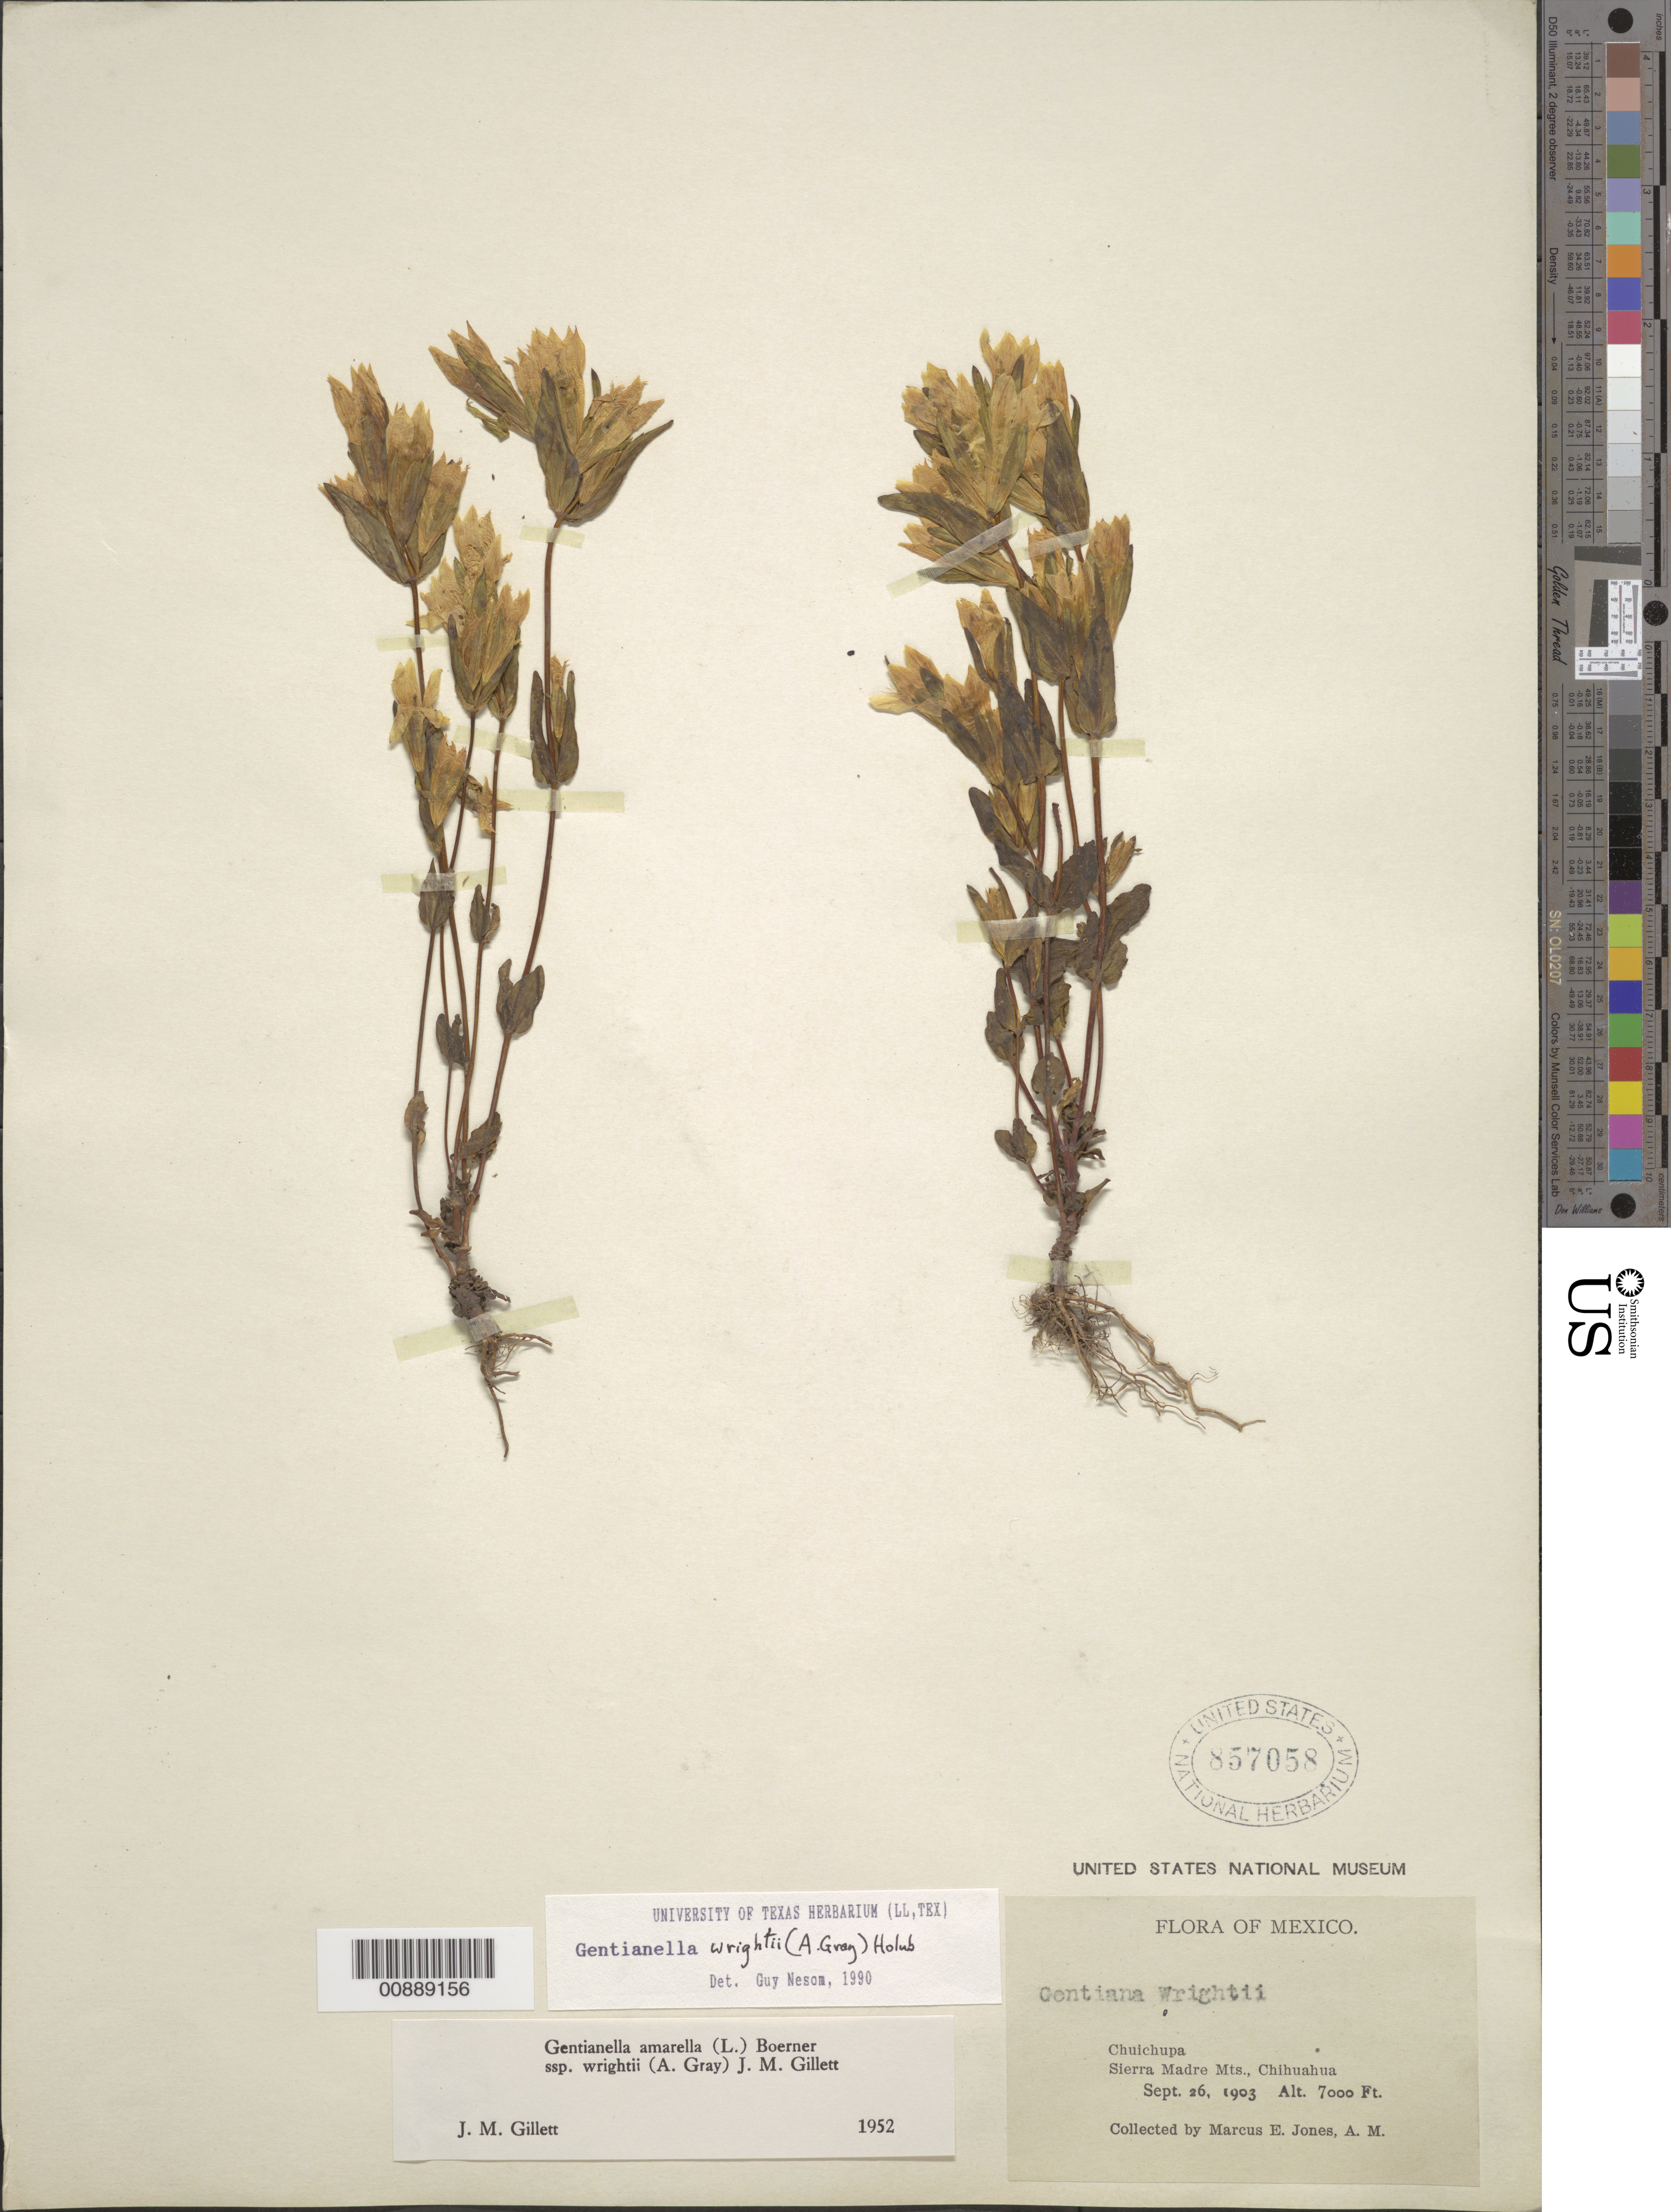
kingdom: Plantae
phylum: Tracheophyta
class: Magnoliopsida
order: Gentianales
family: Gentianaceae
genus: Gentianella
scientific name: Gentianella wrightii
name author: (A. Gray) Holub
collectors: M. E. Jones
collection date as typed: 26 Sep 1903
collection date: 1903-09-26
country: Mexico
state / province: Chihuahua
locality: Chuichupa, Sierra Madre Mts., Chihuahua.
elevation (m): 2134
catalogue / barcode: US 857058